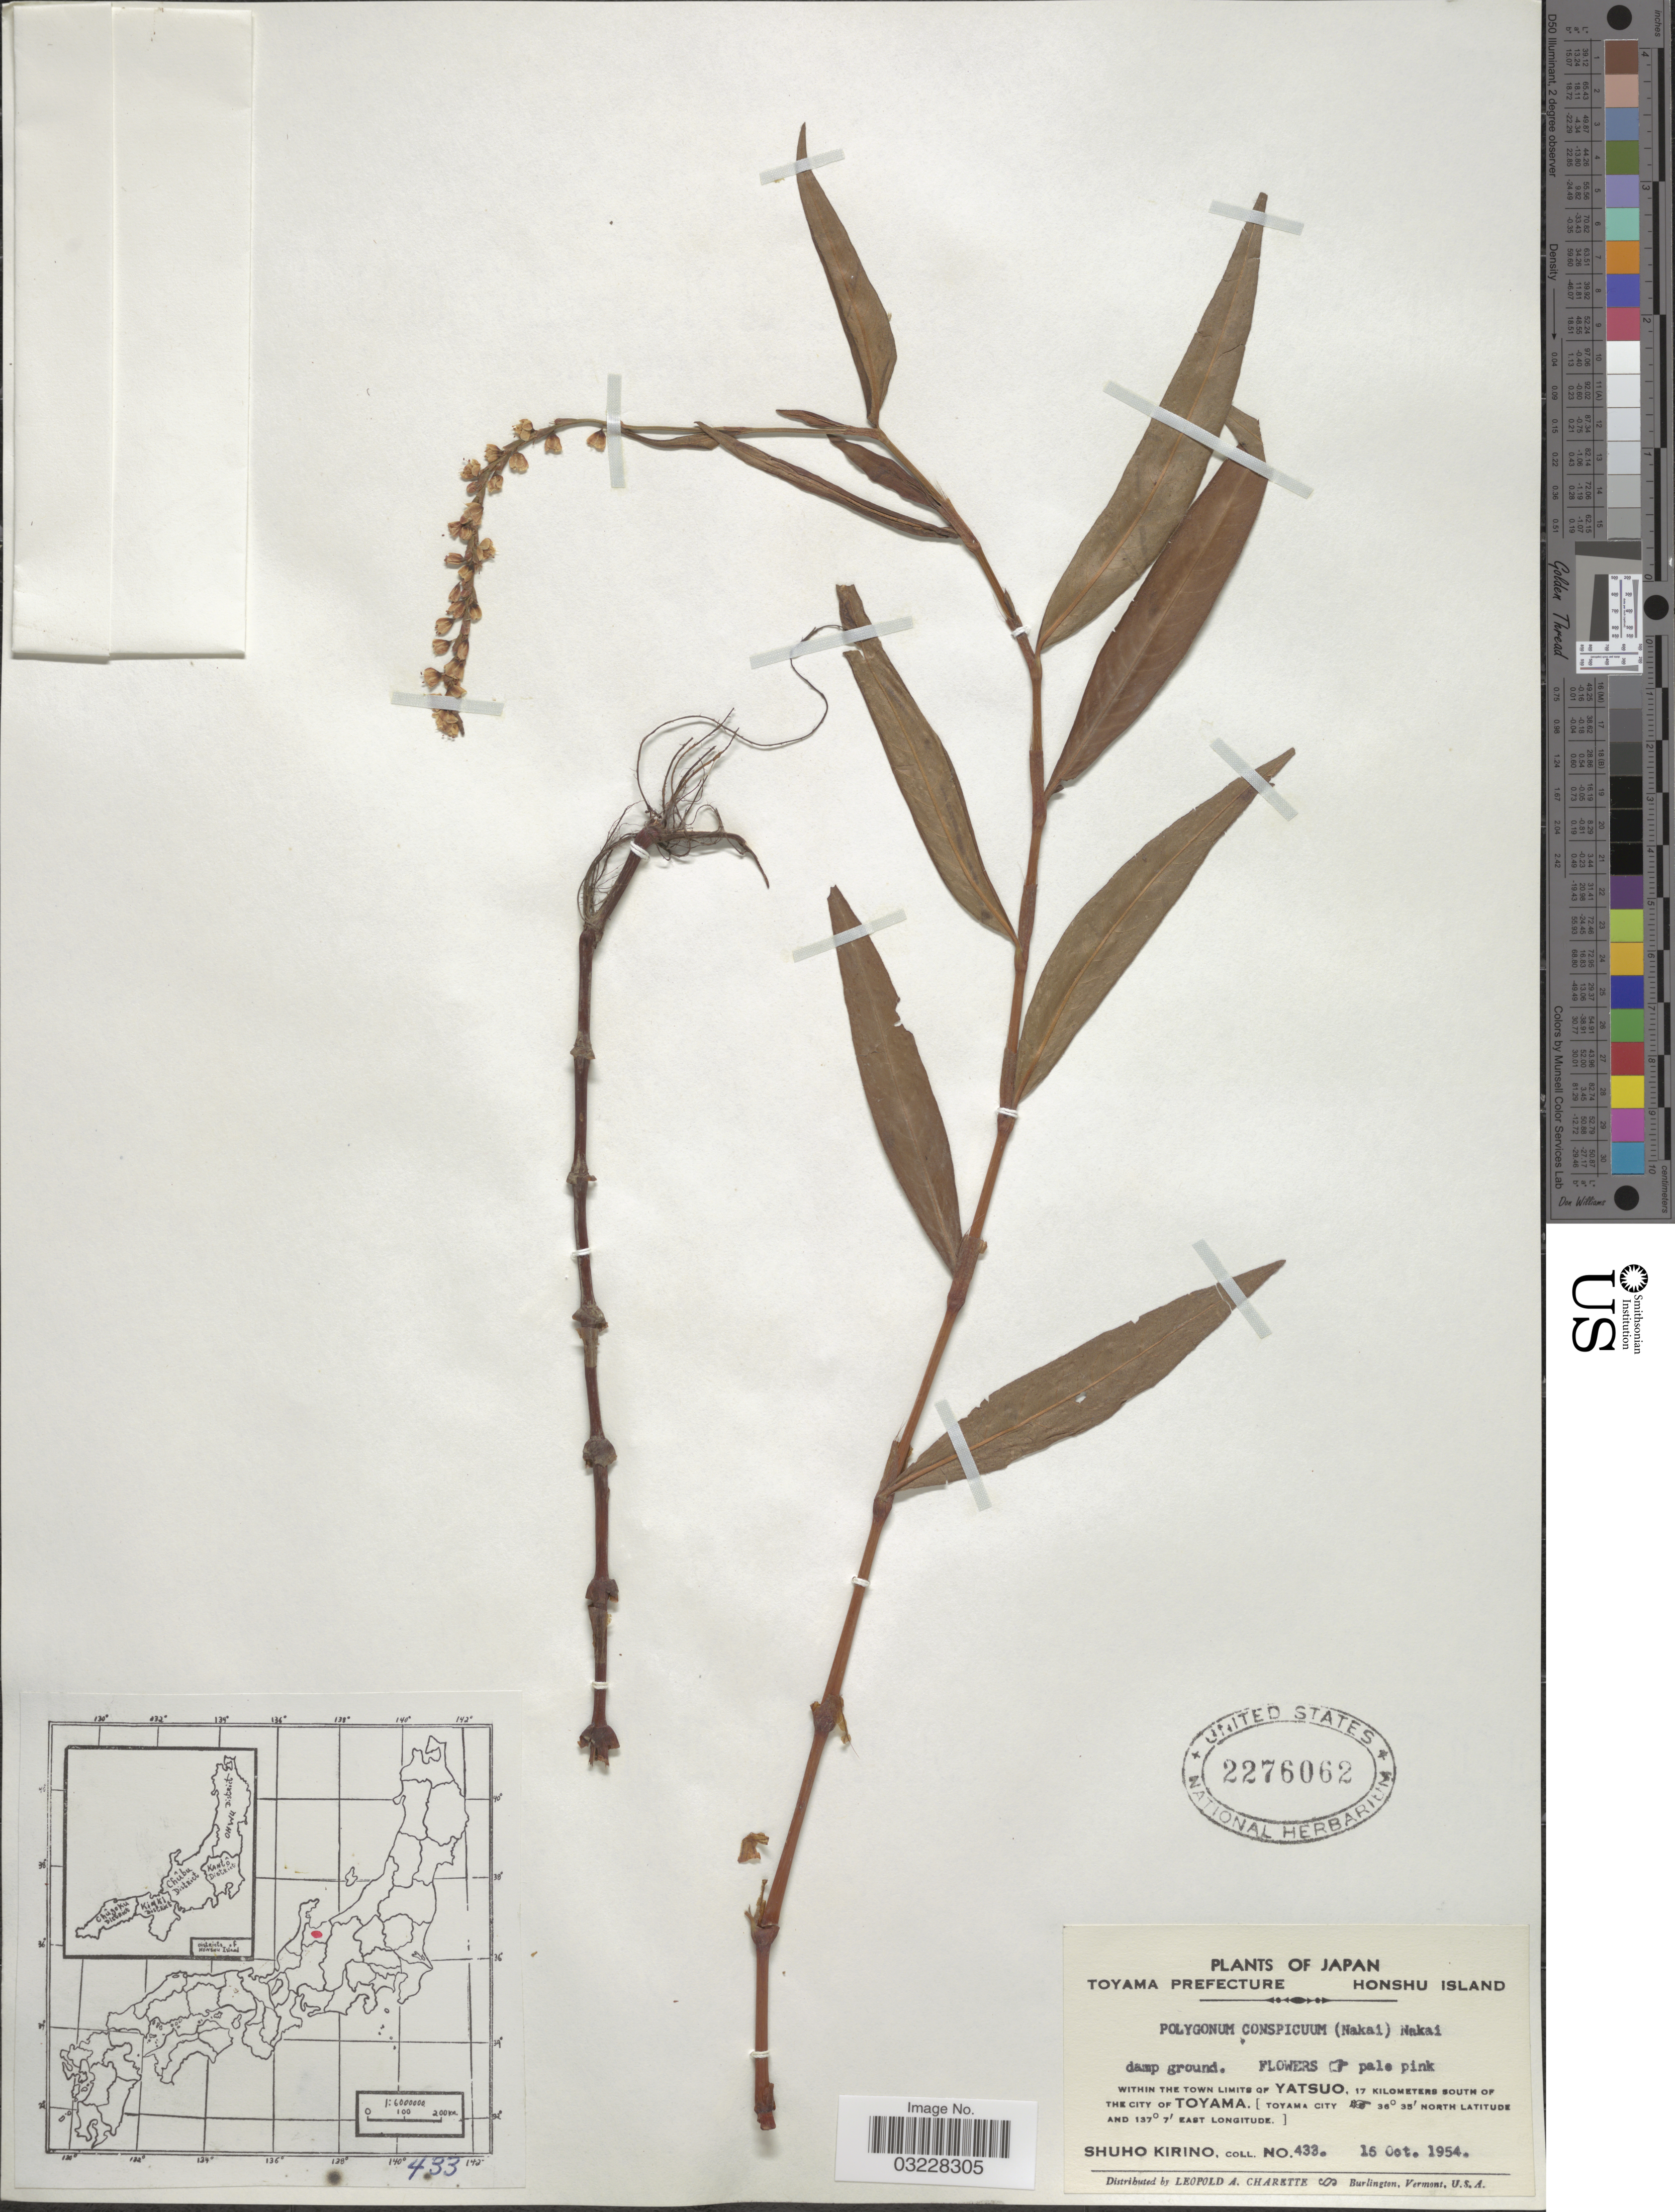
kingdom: Plantae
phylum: Tracheophyta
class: Magnoliopsida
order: Caryophyllales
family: Polygonaceae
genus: Polygonum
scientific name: Polygonum conspicuum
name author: Nakai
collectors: S. Kirino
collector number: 433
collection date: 1954-10-15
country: Japan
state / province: Toyama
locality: Toyama Prefecture. Honshu Island. Within the town limits of Yatsuo, 17 kilometers south of the city Toyama.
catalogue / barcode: US 2276062